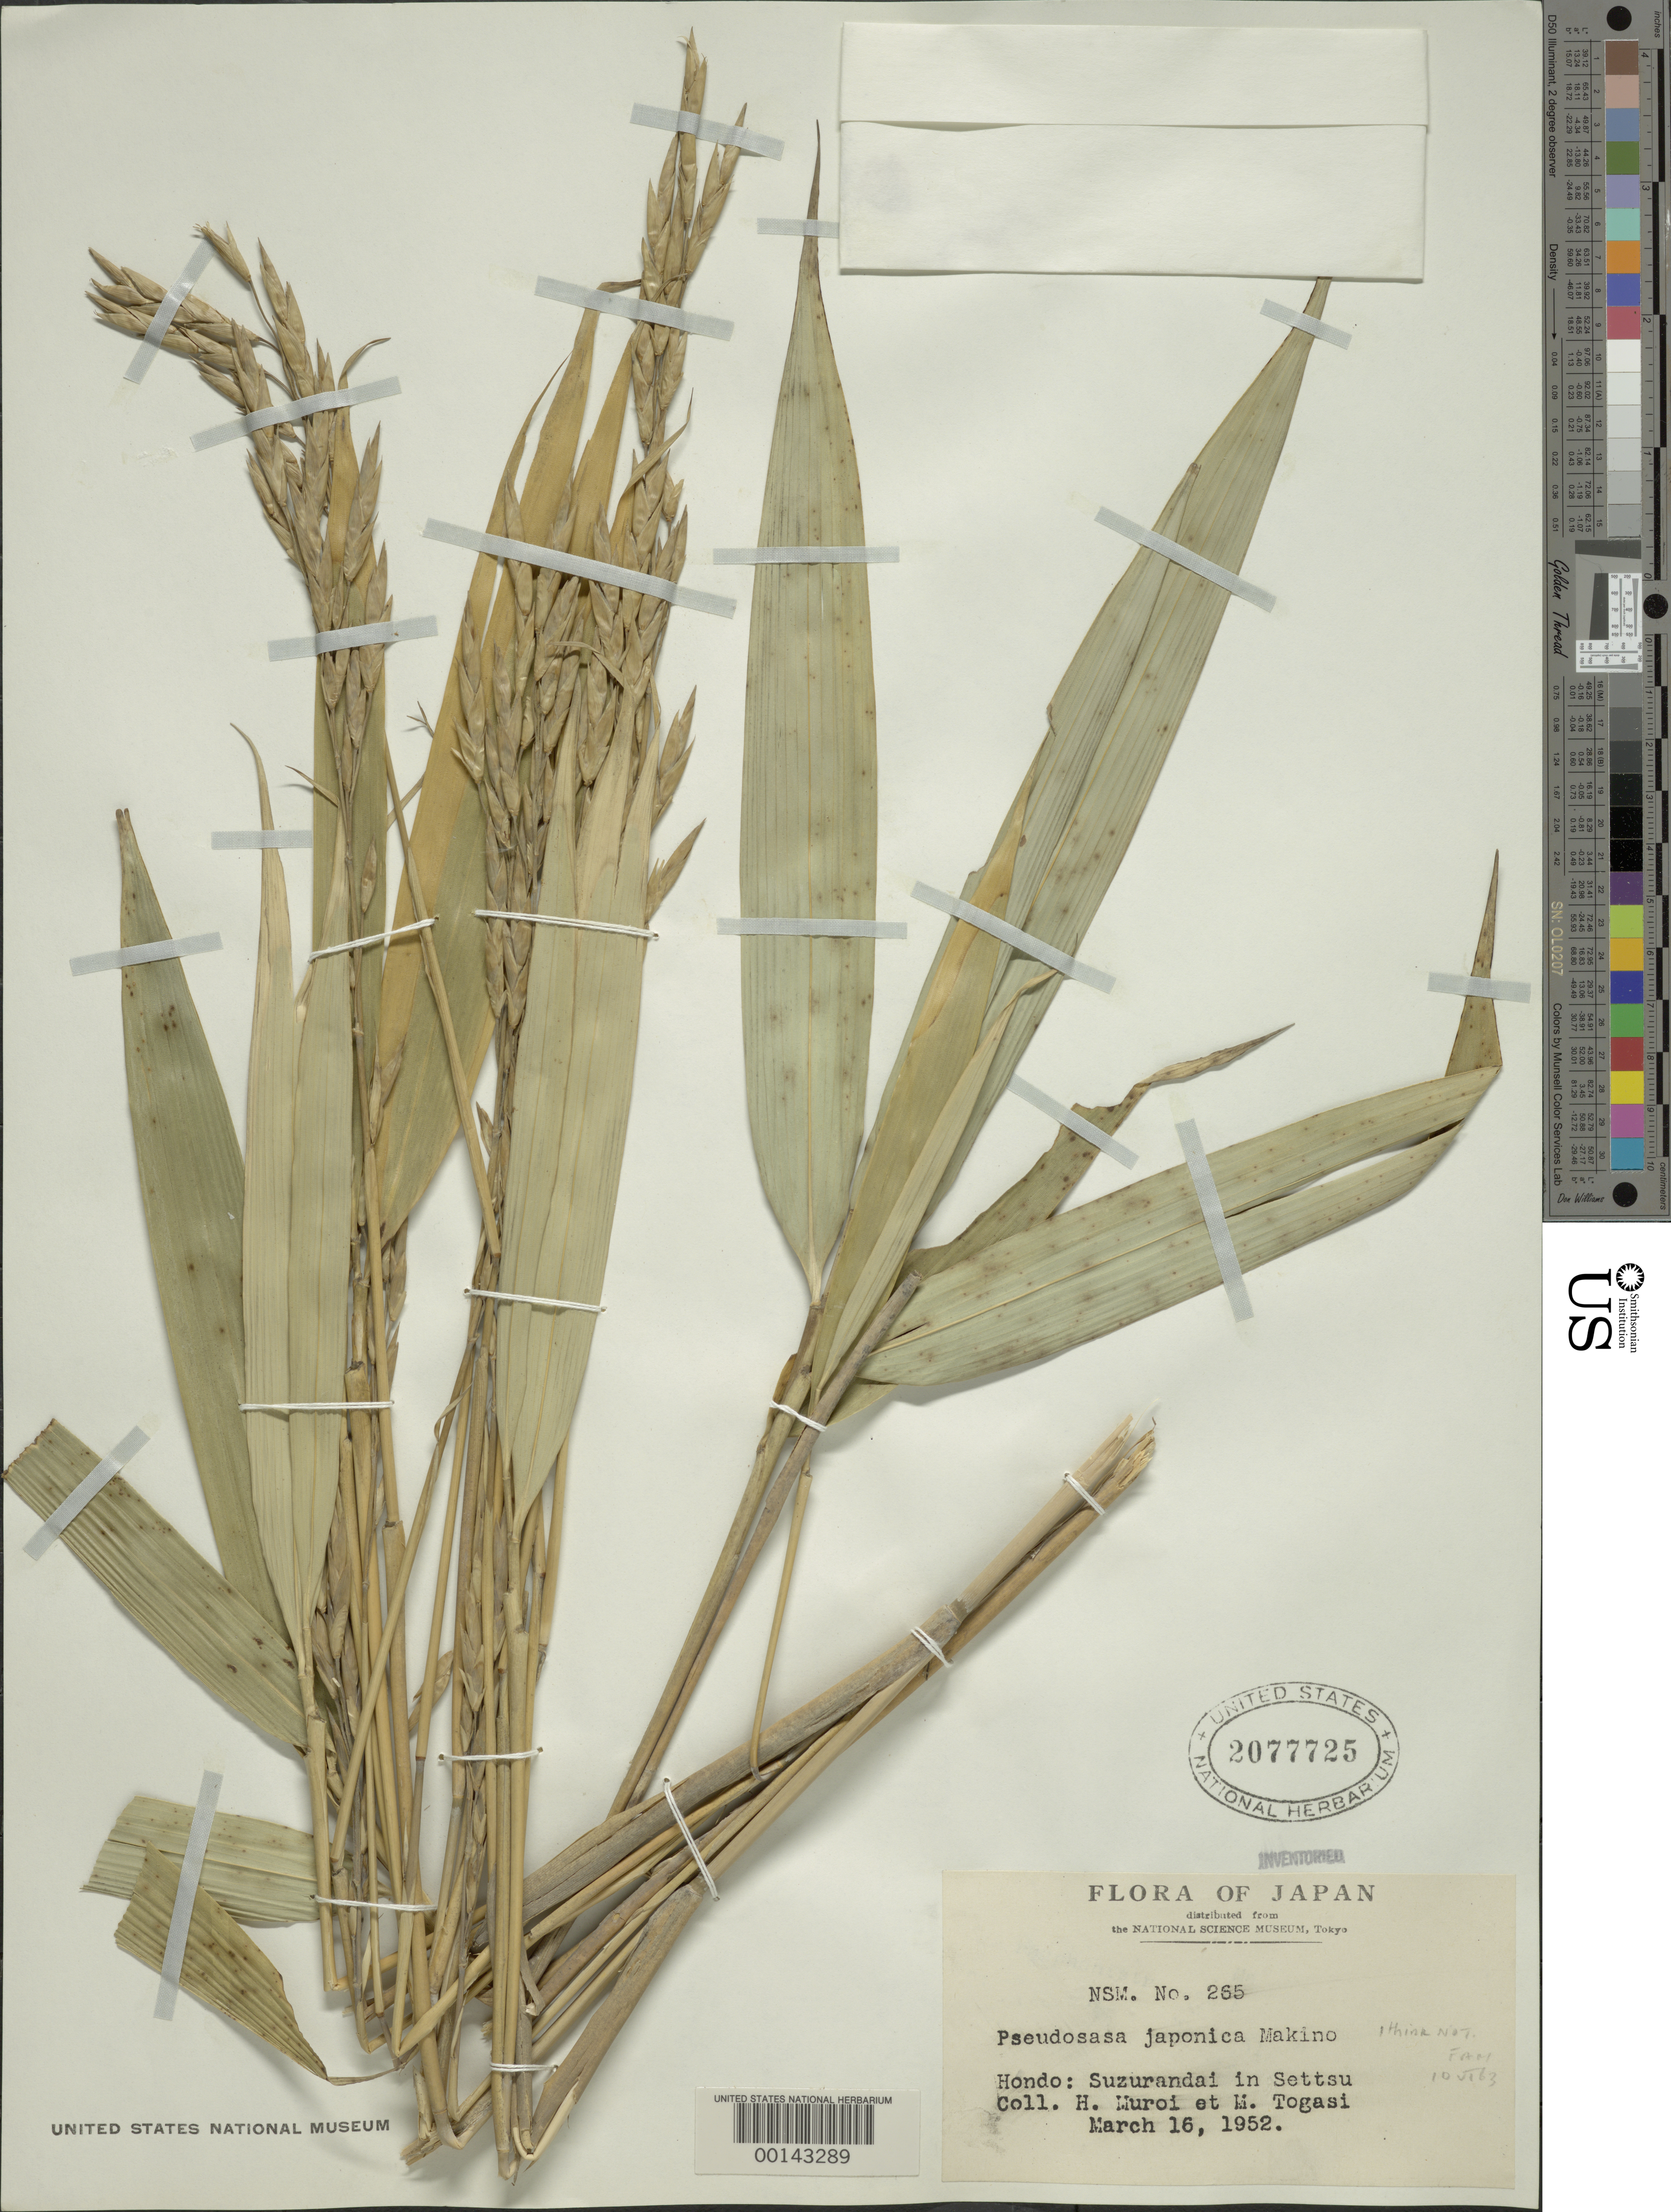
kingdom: Plantae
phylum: Tracheophyta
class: Liliopsida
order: Poales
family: Poaceae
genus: Pseudosasa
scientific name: Pseudosasa japonica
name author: (Siebold & Zucc. ex Steud.) Makino ex Nakai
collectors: H. Muroi & M. Togasi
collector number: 265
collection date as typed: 16 Mar 1952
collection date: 1952-03-16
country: Japan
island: Honshu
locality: Suzurandai, settsu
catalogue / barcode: US 2077725